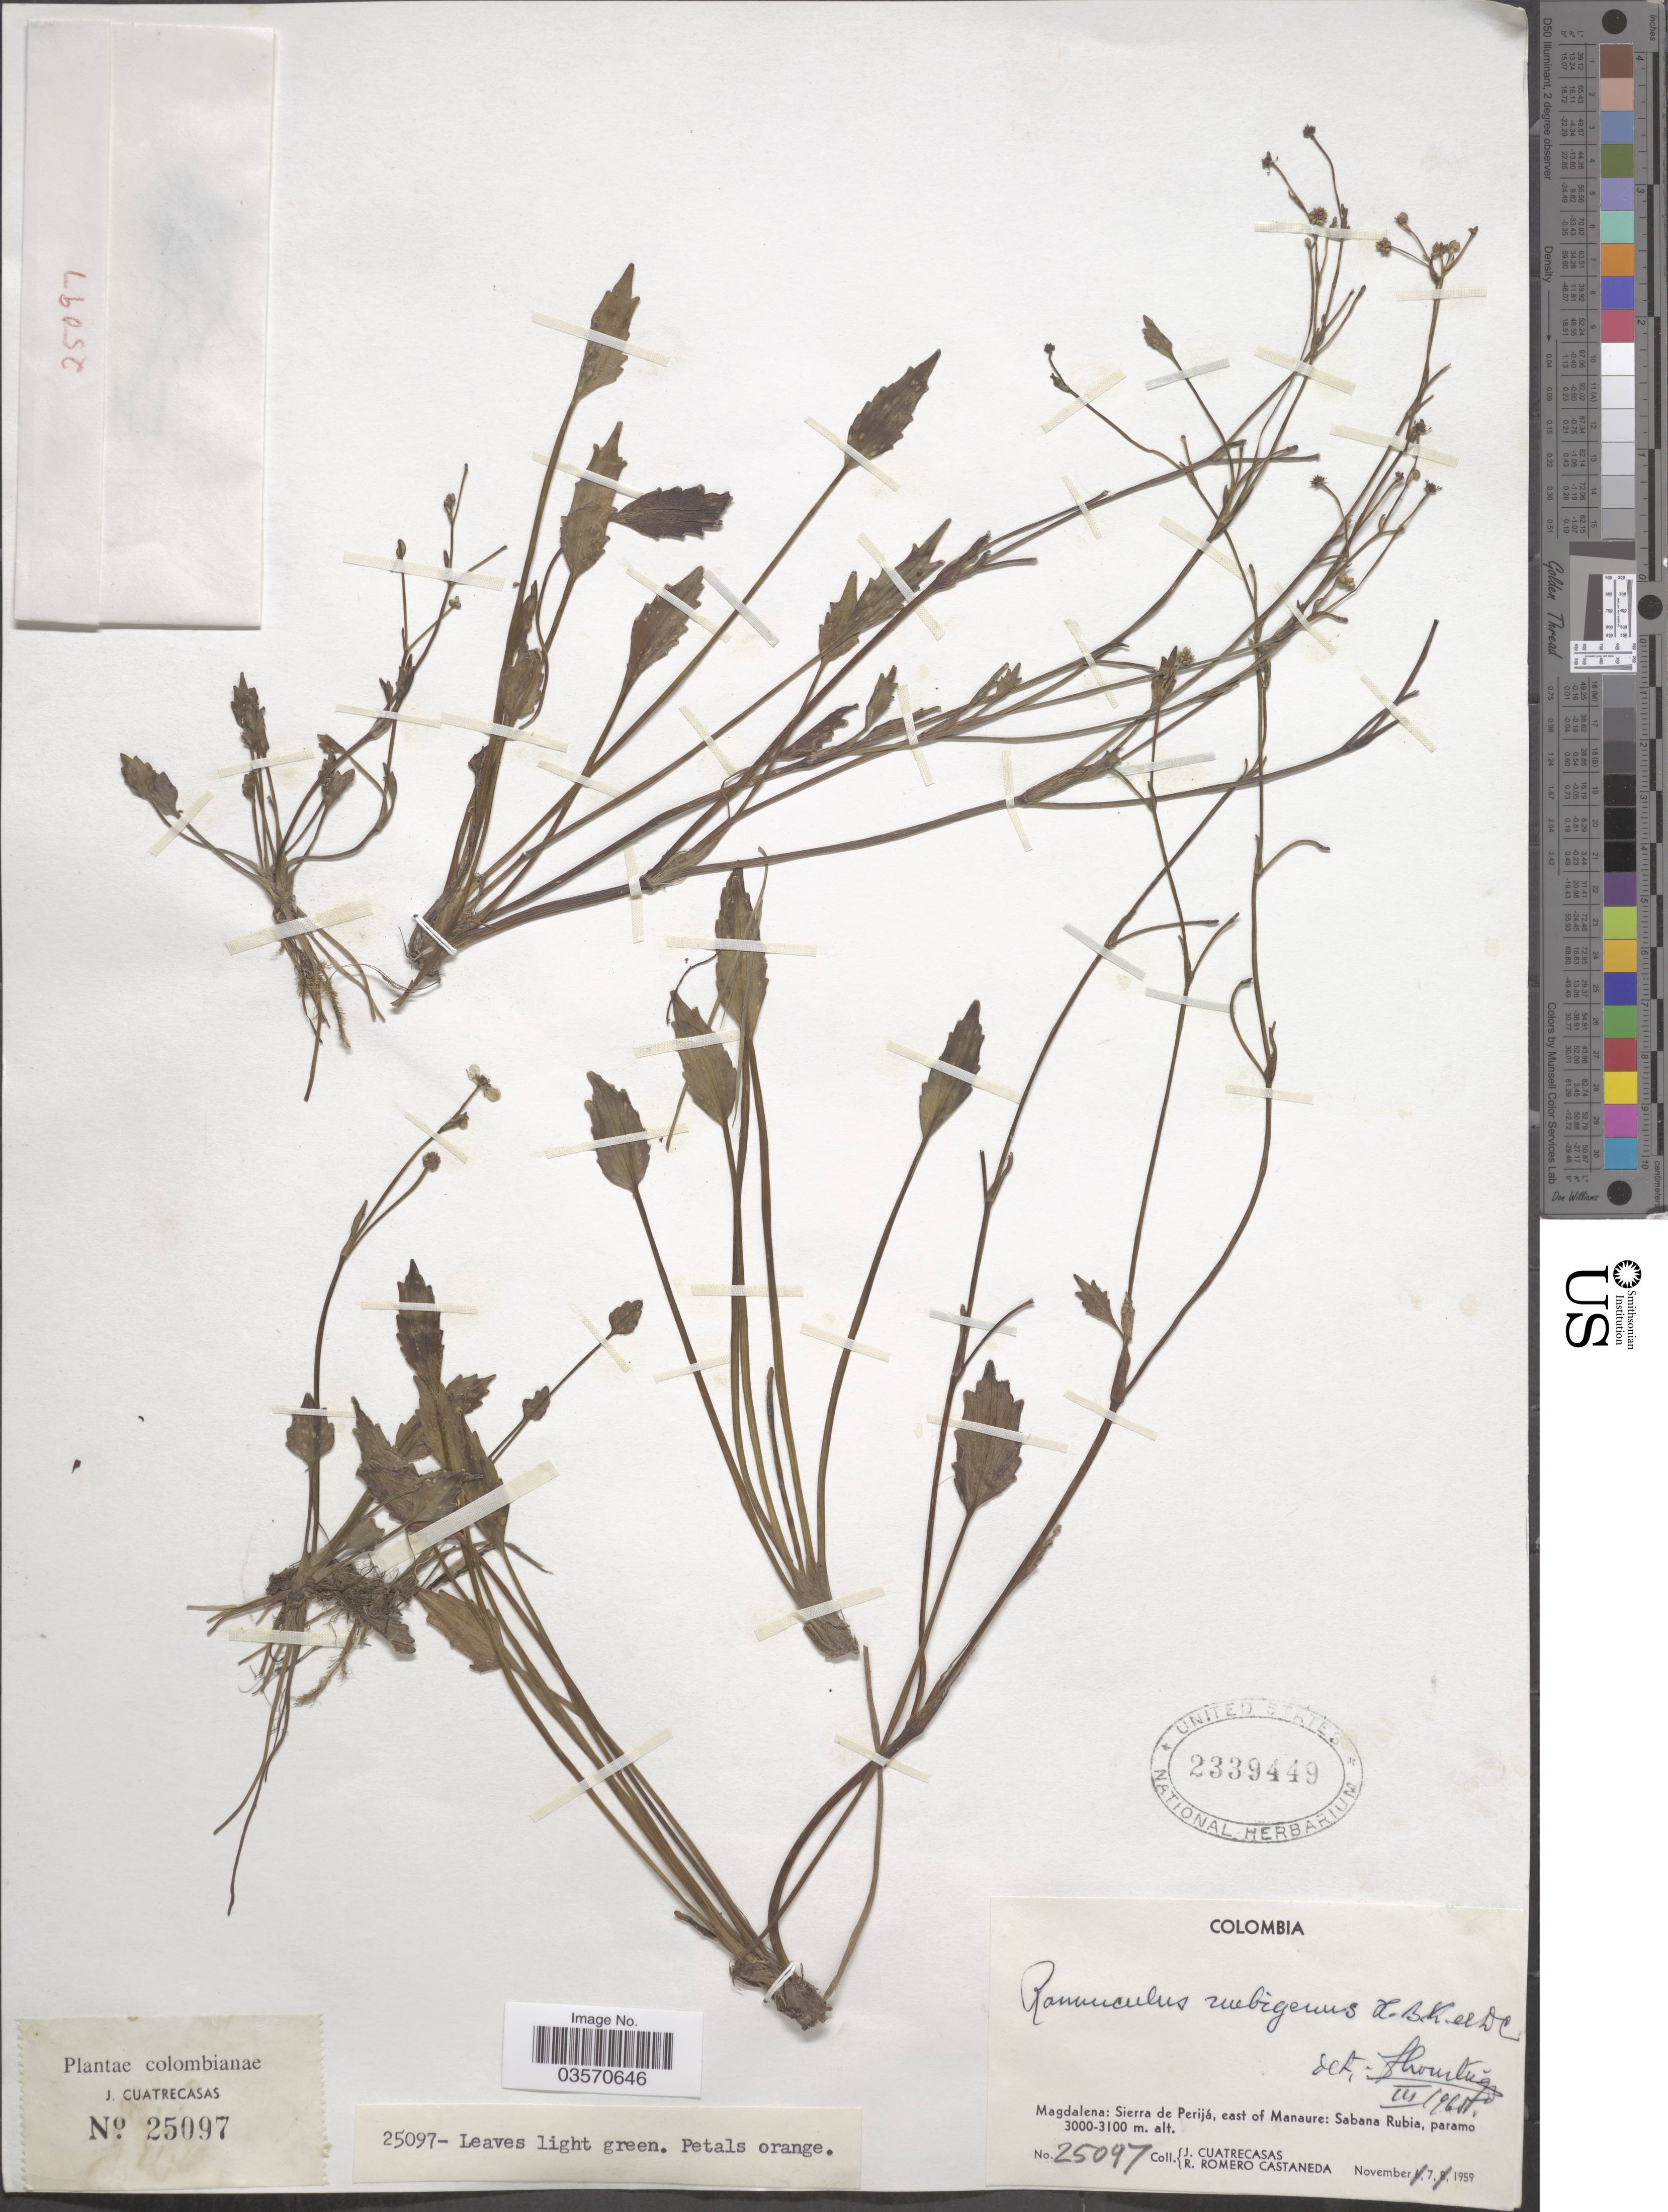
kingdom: Plantae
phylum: Tracheophyta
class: Magnoliopsida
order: Ranunculales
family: Ranunculaceae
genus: Ranunculus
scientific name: Ranunculus nubigenus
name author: Humb. et al. ex DC.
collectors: J. Cuatrecasas & R. Romero Castañeda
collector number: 25097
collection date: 1959-11-07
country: Colombia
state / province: Magdalena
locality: Sierra de Perijá, east of Manaure: Sabana Rubia, paramo.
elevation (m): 3000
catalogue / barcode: US 2339449